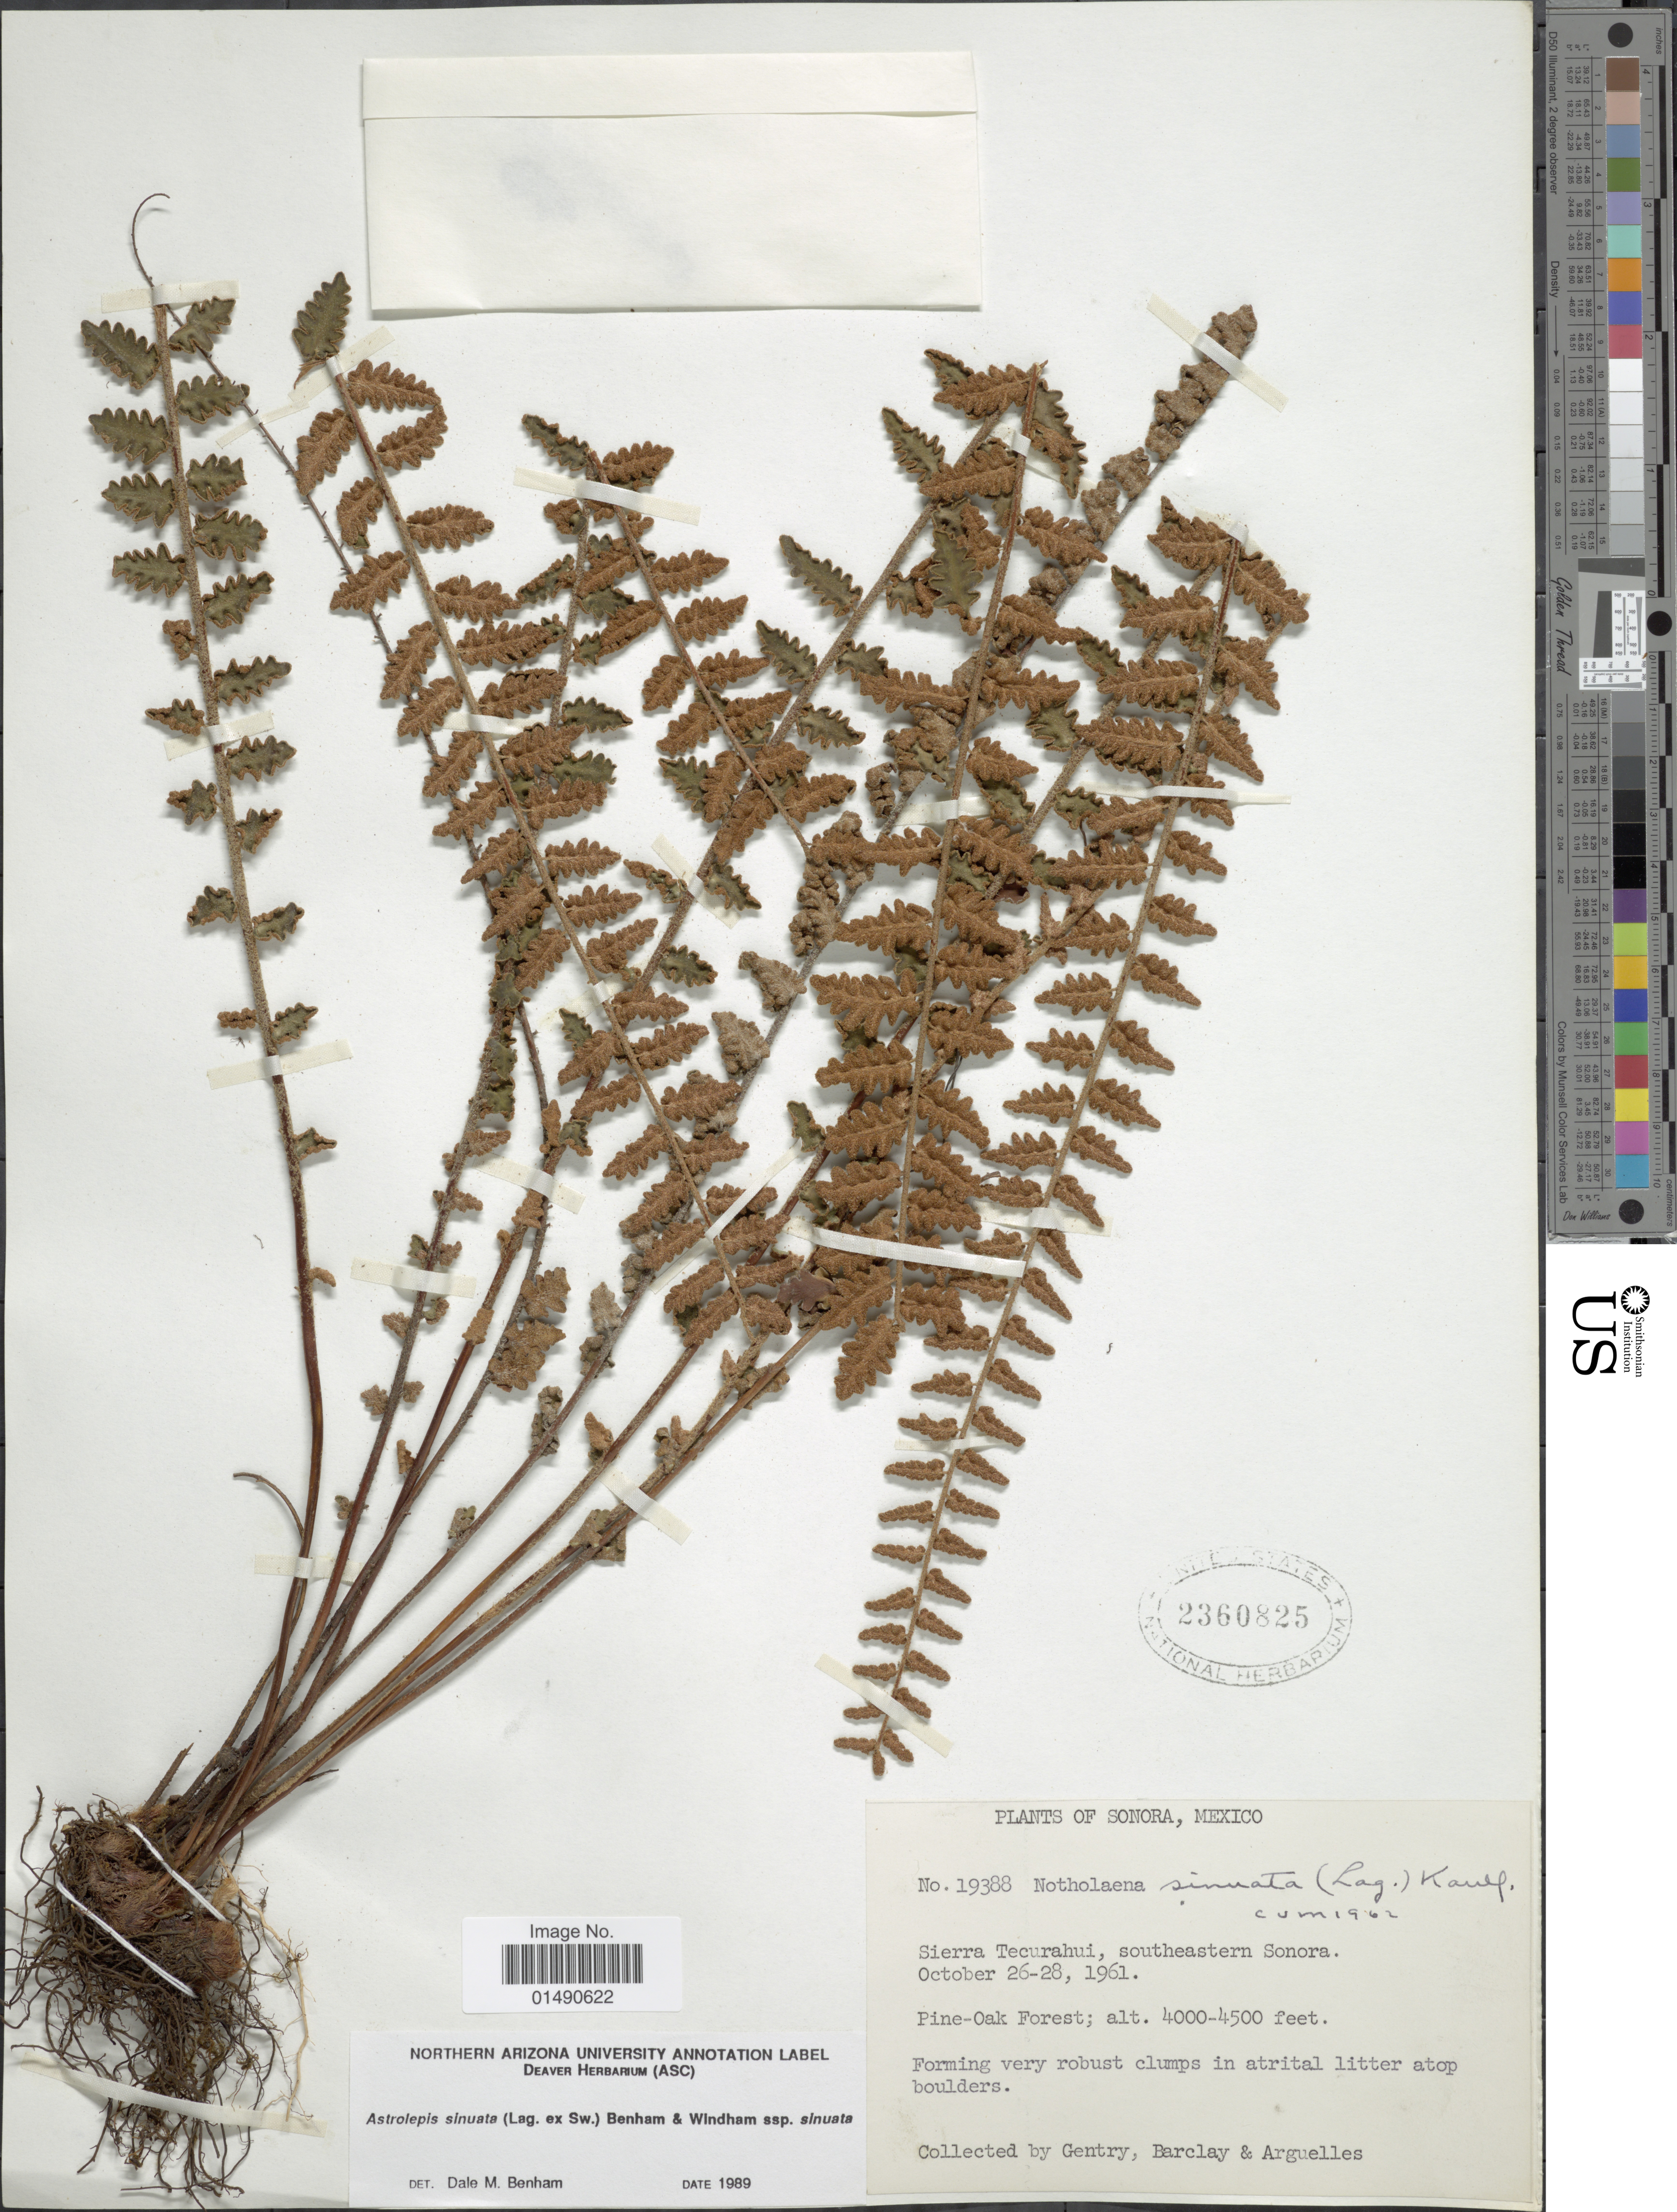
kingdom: Plantae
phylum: Tracheophyta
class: Polypodiopsida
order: Polypodiales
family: Pteridaceae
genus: Astrolepis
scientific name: Astrolepis sinuata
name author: (Lag. ex Sw.) D.M. Benham & Windham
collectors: Gentry, --, -- Barclay & Arguelles, --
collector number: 19388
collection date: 1961-10-26/1961-10-28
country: Mexico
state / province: Sonora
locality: Sierra Tecurahui, southeastern Sonora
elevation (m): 1219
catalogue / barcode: US 2360825